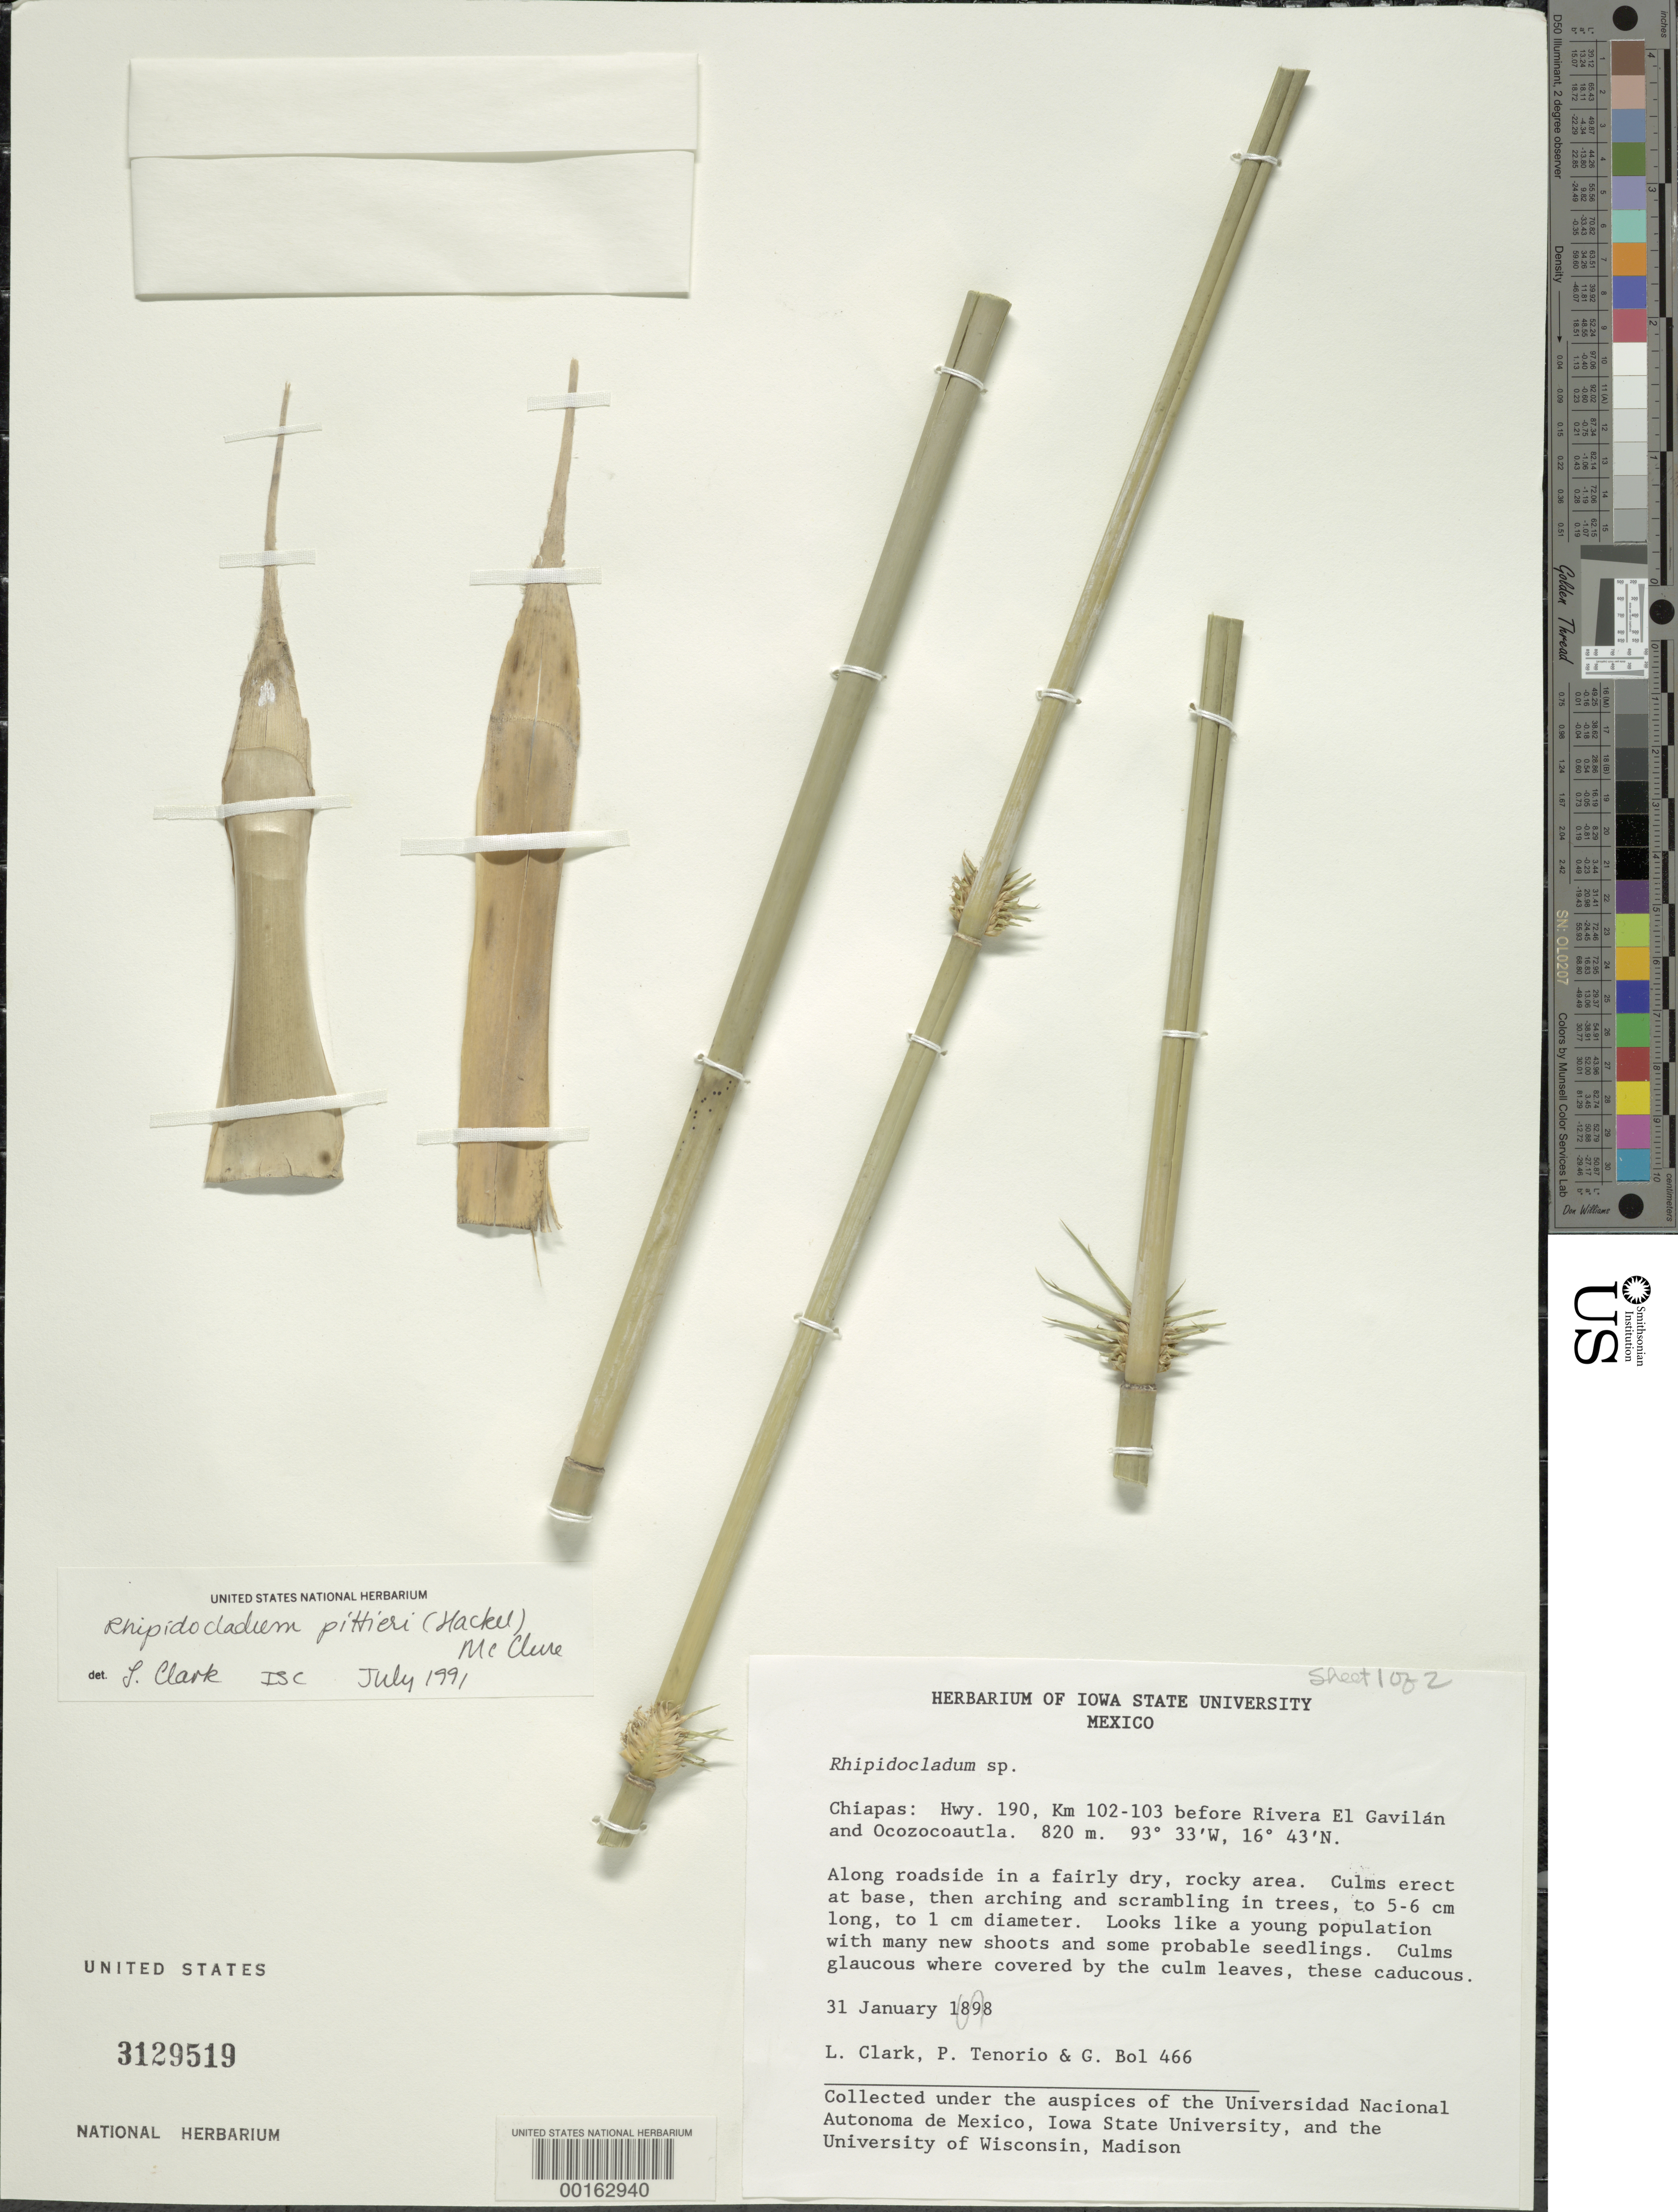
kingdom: Plantae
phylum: Tracheophyta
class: Liliopsida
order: Poales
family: Poaceae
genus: Rhipidocladum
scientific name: Rhipidocladum pittieri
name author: (J. Hack.) McClure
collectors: L. G. Clark, P. Tenorio L. & G. Bol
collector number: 466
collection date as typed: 31 Jan 1988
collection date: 1988-01-31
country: Mexico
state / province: Chiapas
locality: Hwy 190 before Rivera El Gavilan and Ocozsocoautla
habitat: Fairly dry, rocky area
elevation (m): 820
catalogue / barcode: US 3129519